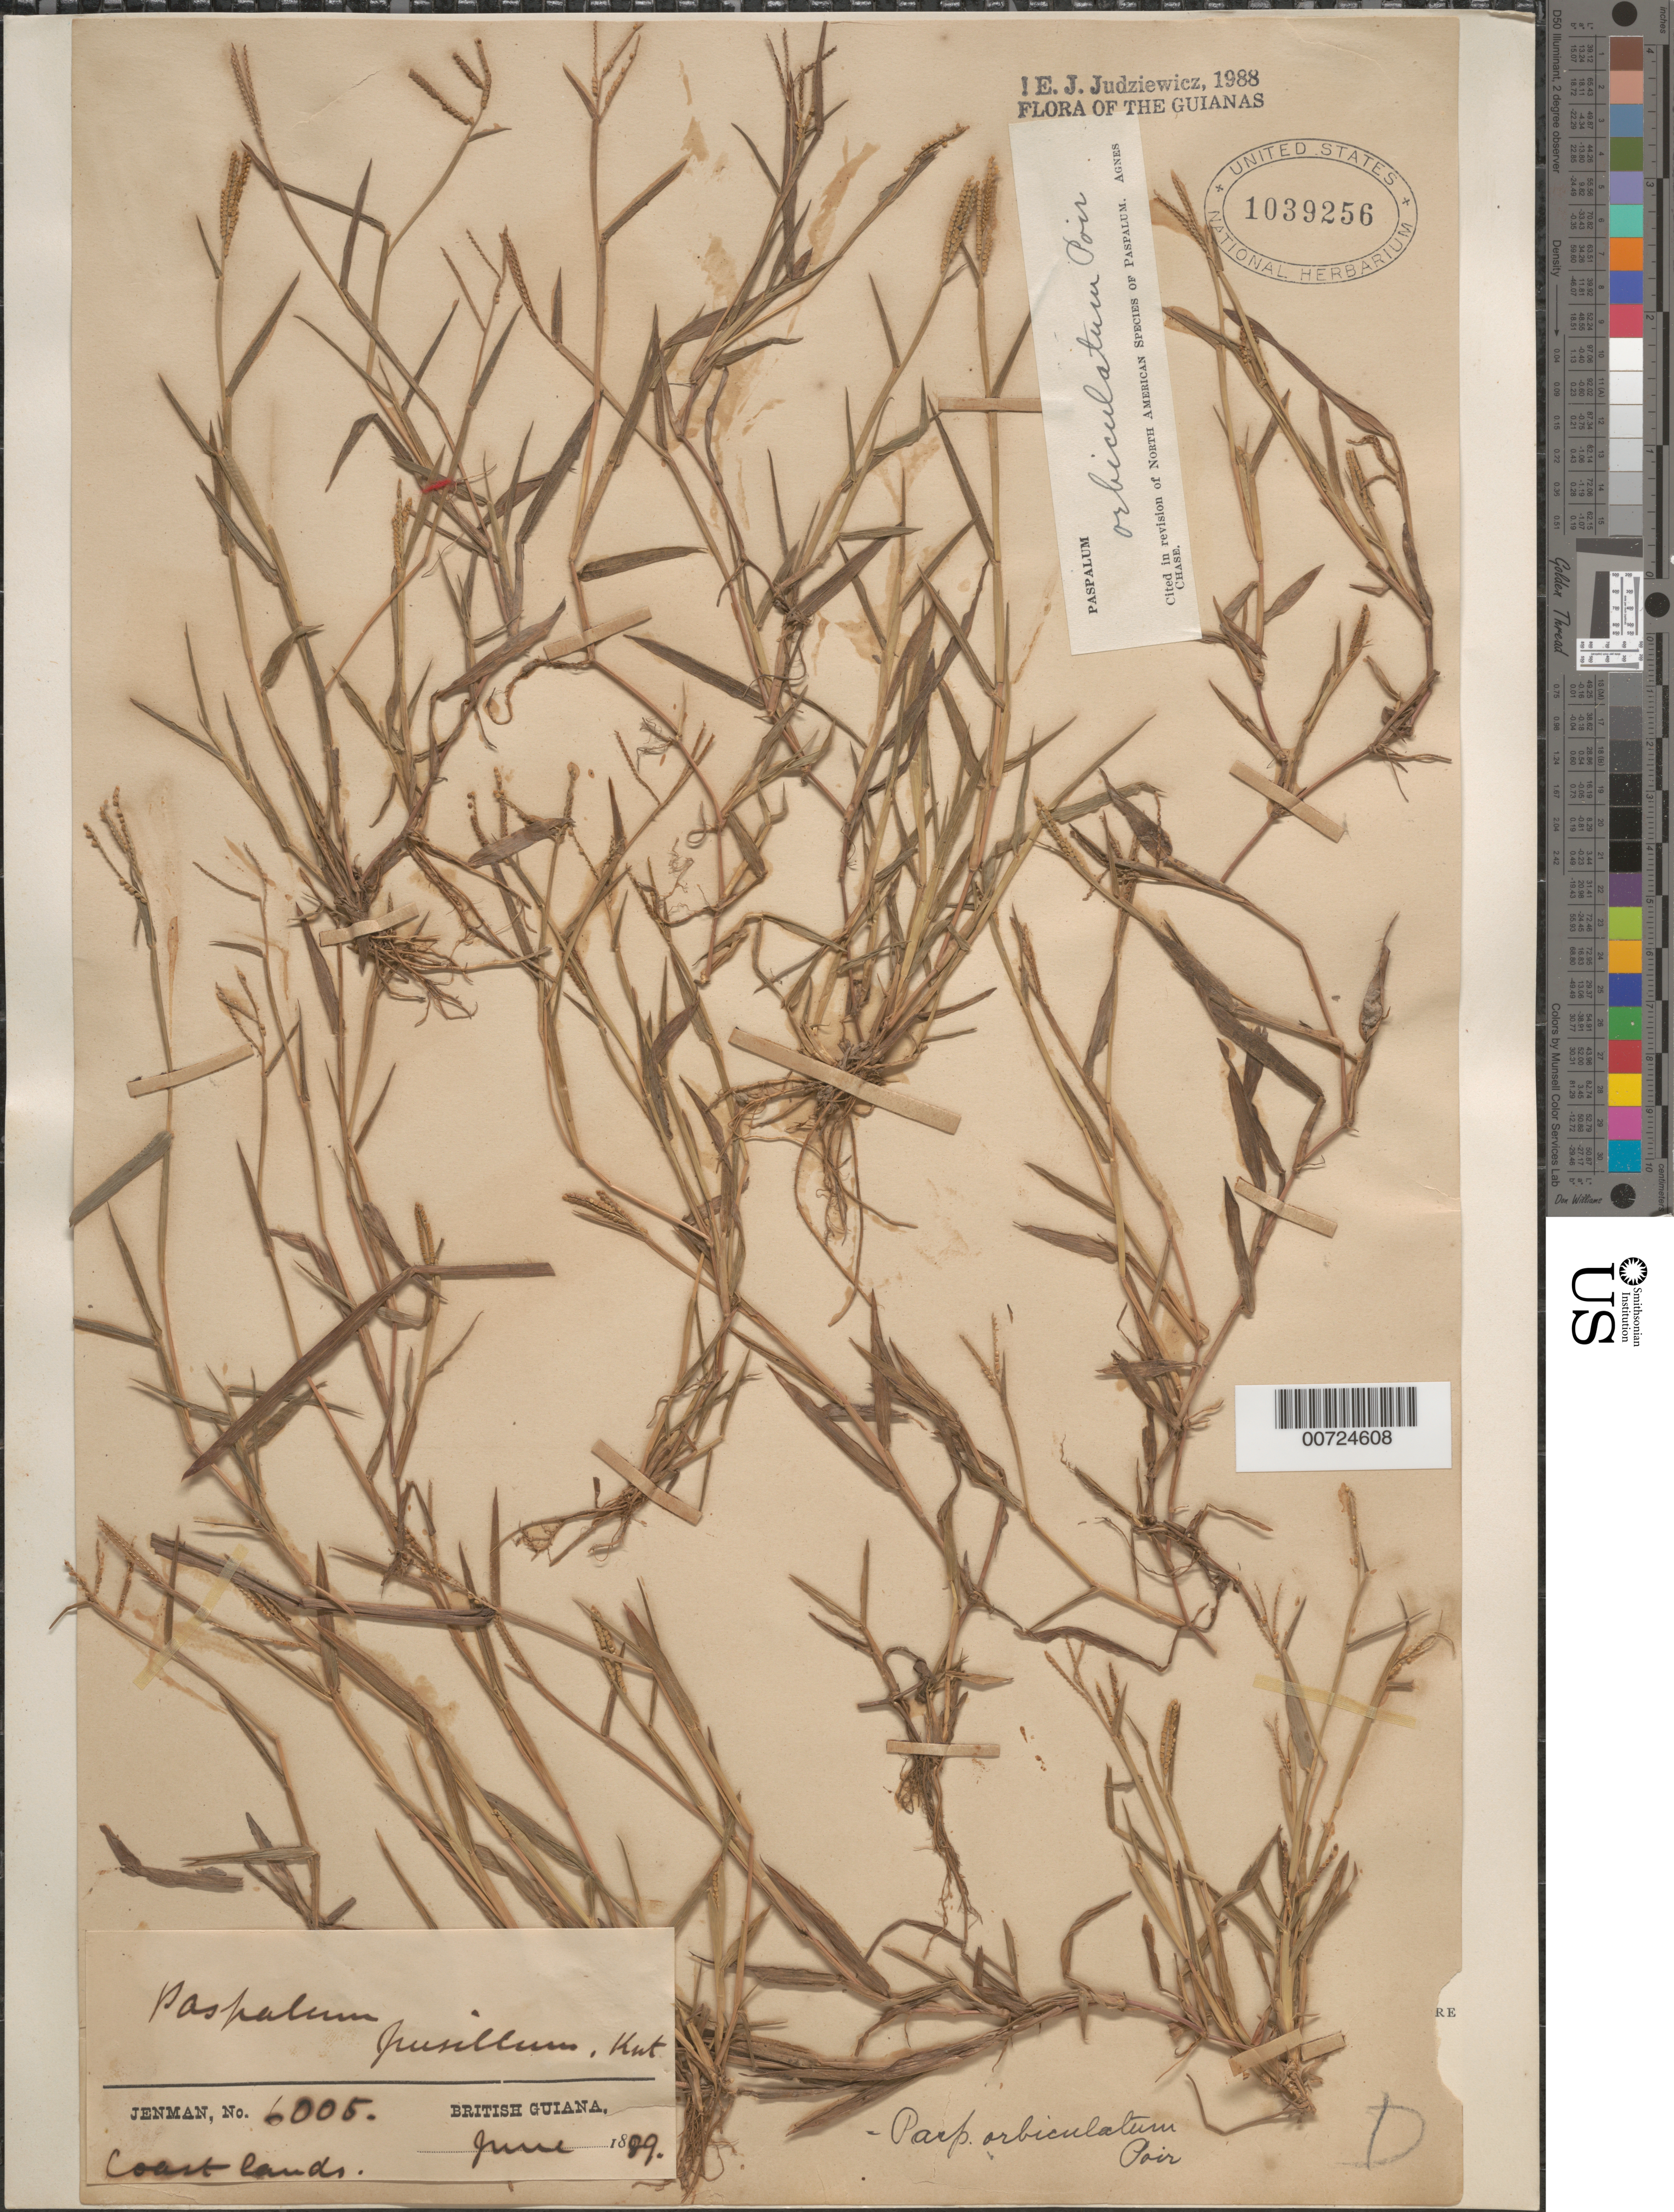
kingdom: Plantae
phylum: Tracheophyta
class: Liliopsida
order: Poales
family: Poaceae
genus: Paspalum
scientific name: Paspalum orbiculatum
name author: Poir.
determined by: Judziewicz, E. J.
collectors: G. S. Jenman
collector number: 6005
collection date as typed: June 1889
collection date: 1889-06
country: Guyana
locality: Coast lands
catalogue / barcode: US 1039256